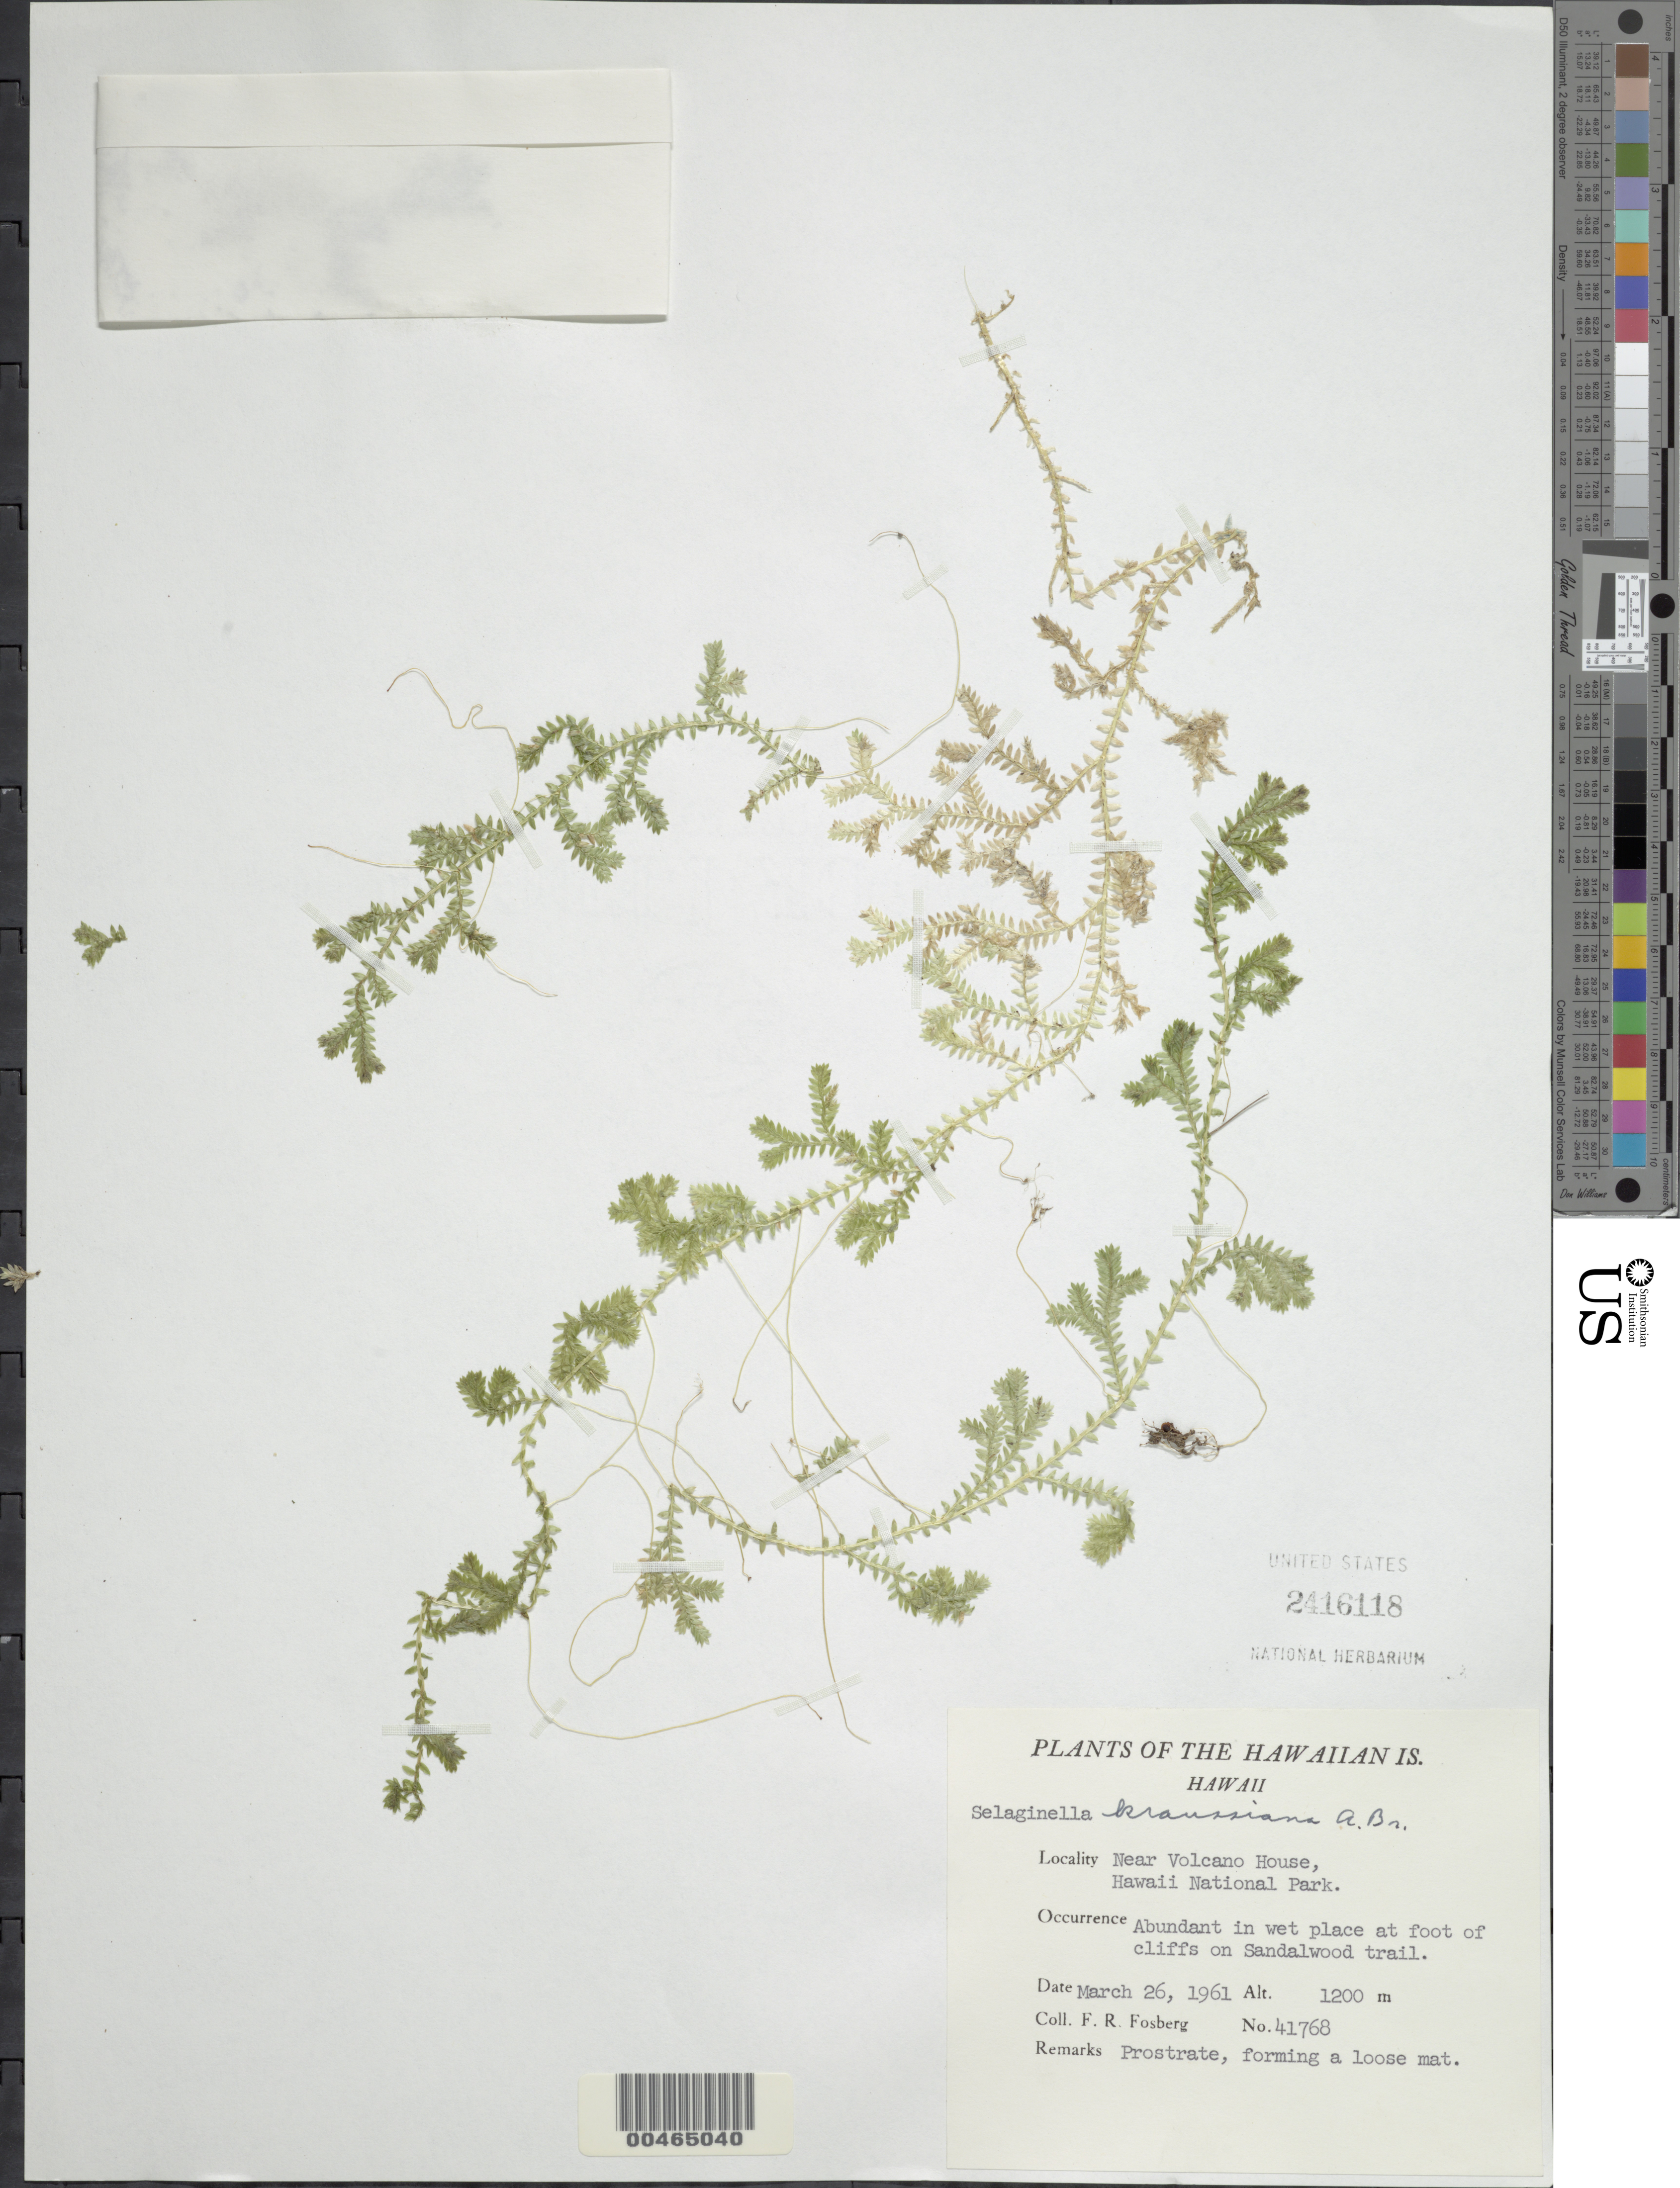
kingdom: Plantae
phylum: Tracheophyta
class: Lycopodiopsida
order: Selaginellales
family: Selaginellaceae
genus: Selaginella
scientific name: Selaginella kraussiana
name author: (Kunze) A. Braun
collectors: F. R. Fosberg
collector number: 47168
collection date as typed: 26 Mar 1961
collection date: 1961-03-26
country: United States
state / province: Hawaii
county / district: Hawaii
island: Hawaii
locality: Near Volcano House, Hawaii National Park.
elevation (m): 1200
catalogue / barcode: US 2416118